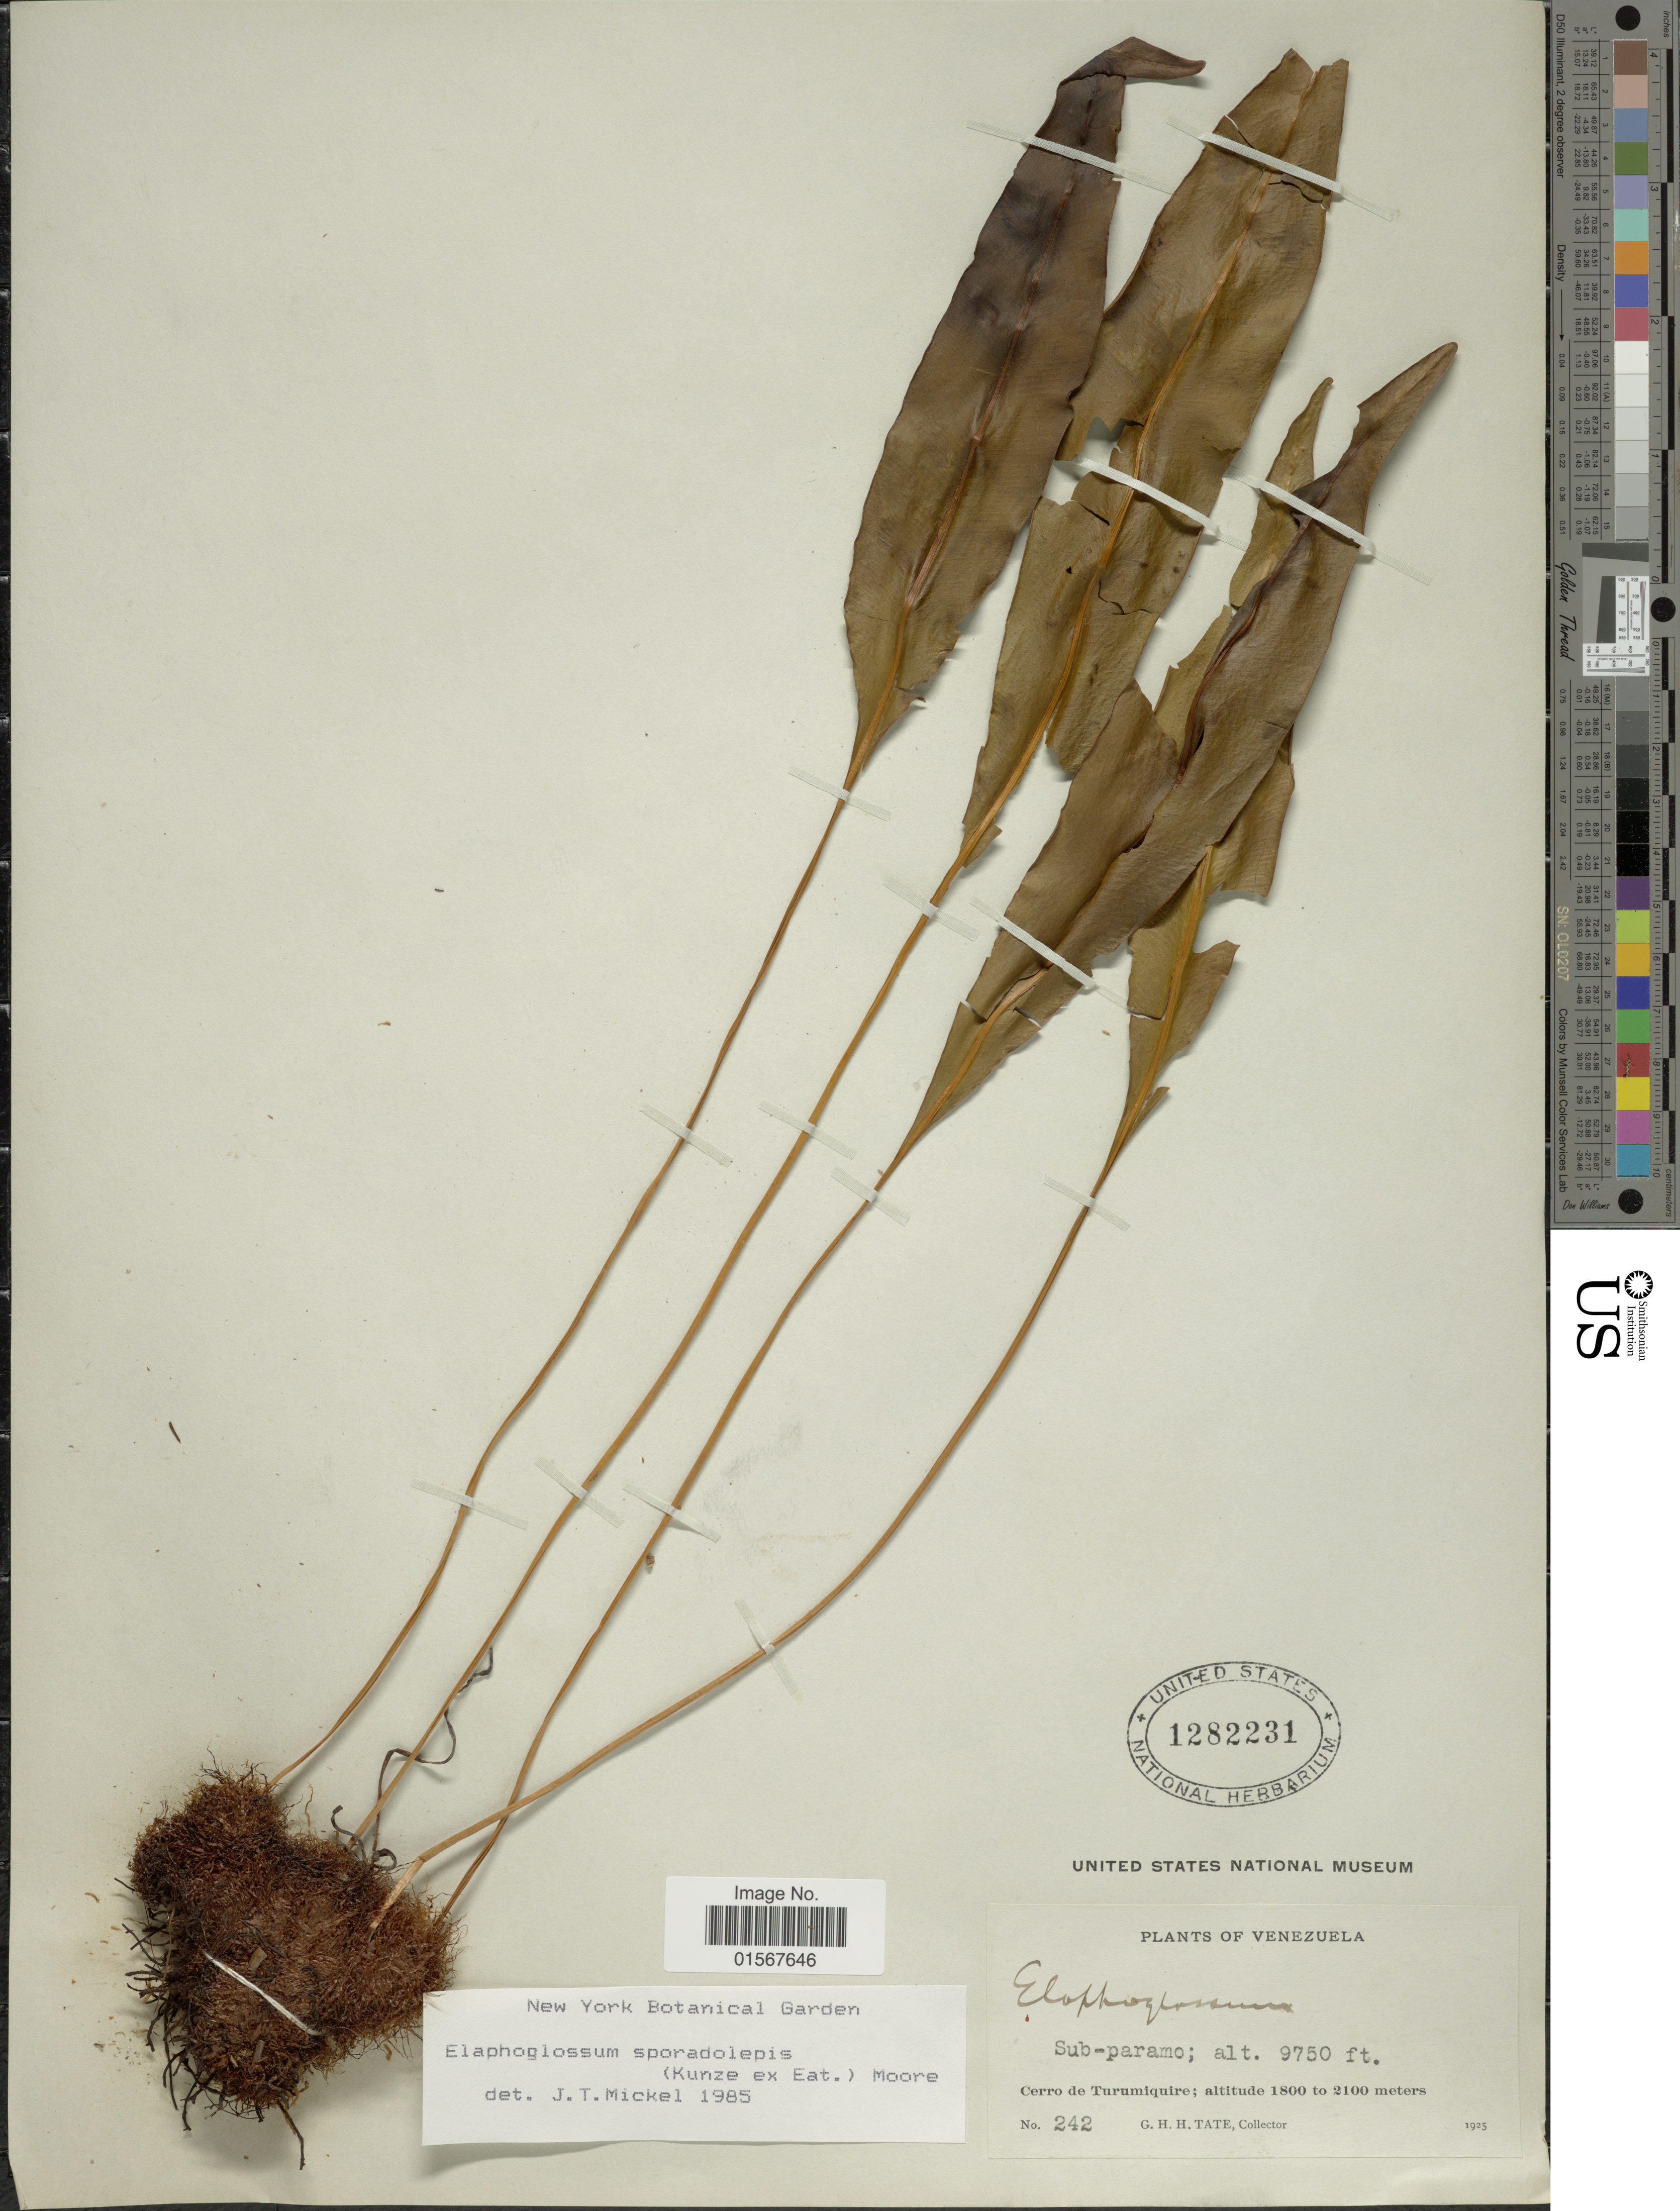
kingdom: Plantae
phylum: Tracheophyta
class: Polypodiopsida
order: Polypodiales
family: Dryopteridaceae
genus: Elaphoglossum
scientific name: Elaphoglossum sporadolepis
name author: (Kunze ex Kuhn) T. Moore ex C. Chr.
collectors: G. Tate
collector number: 242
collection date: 1925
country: Venezuela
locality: Cerro de Turumiquire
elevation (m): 2972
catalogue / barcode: US 1282231